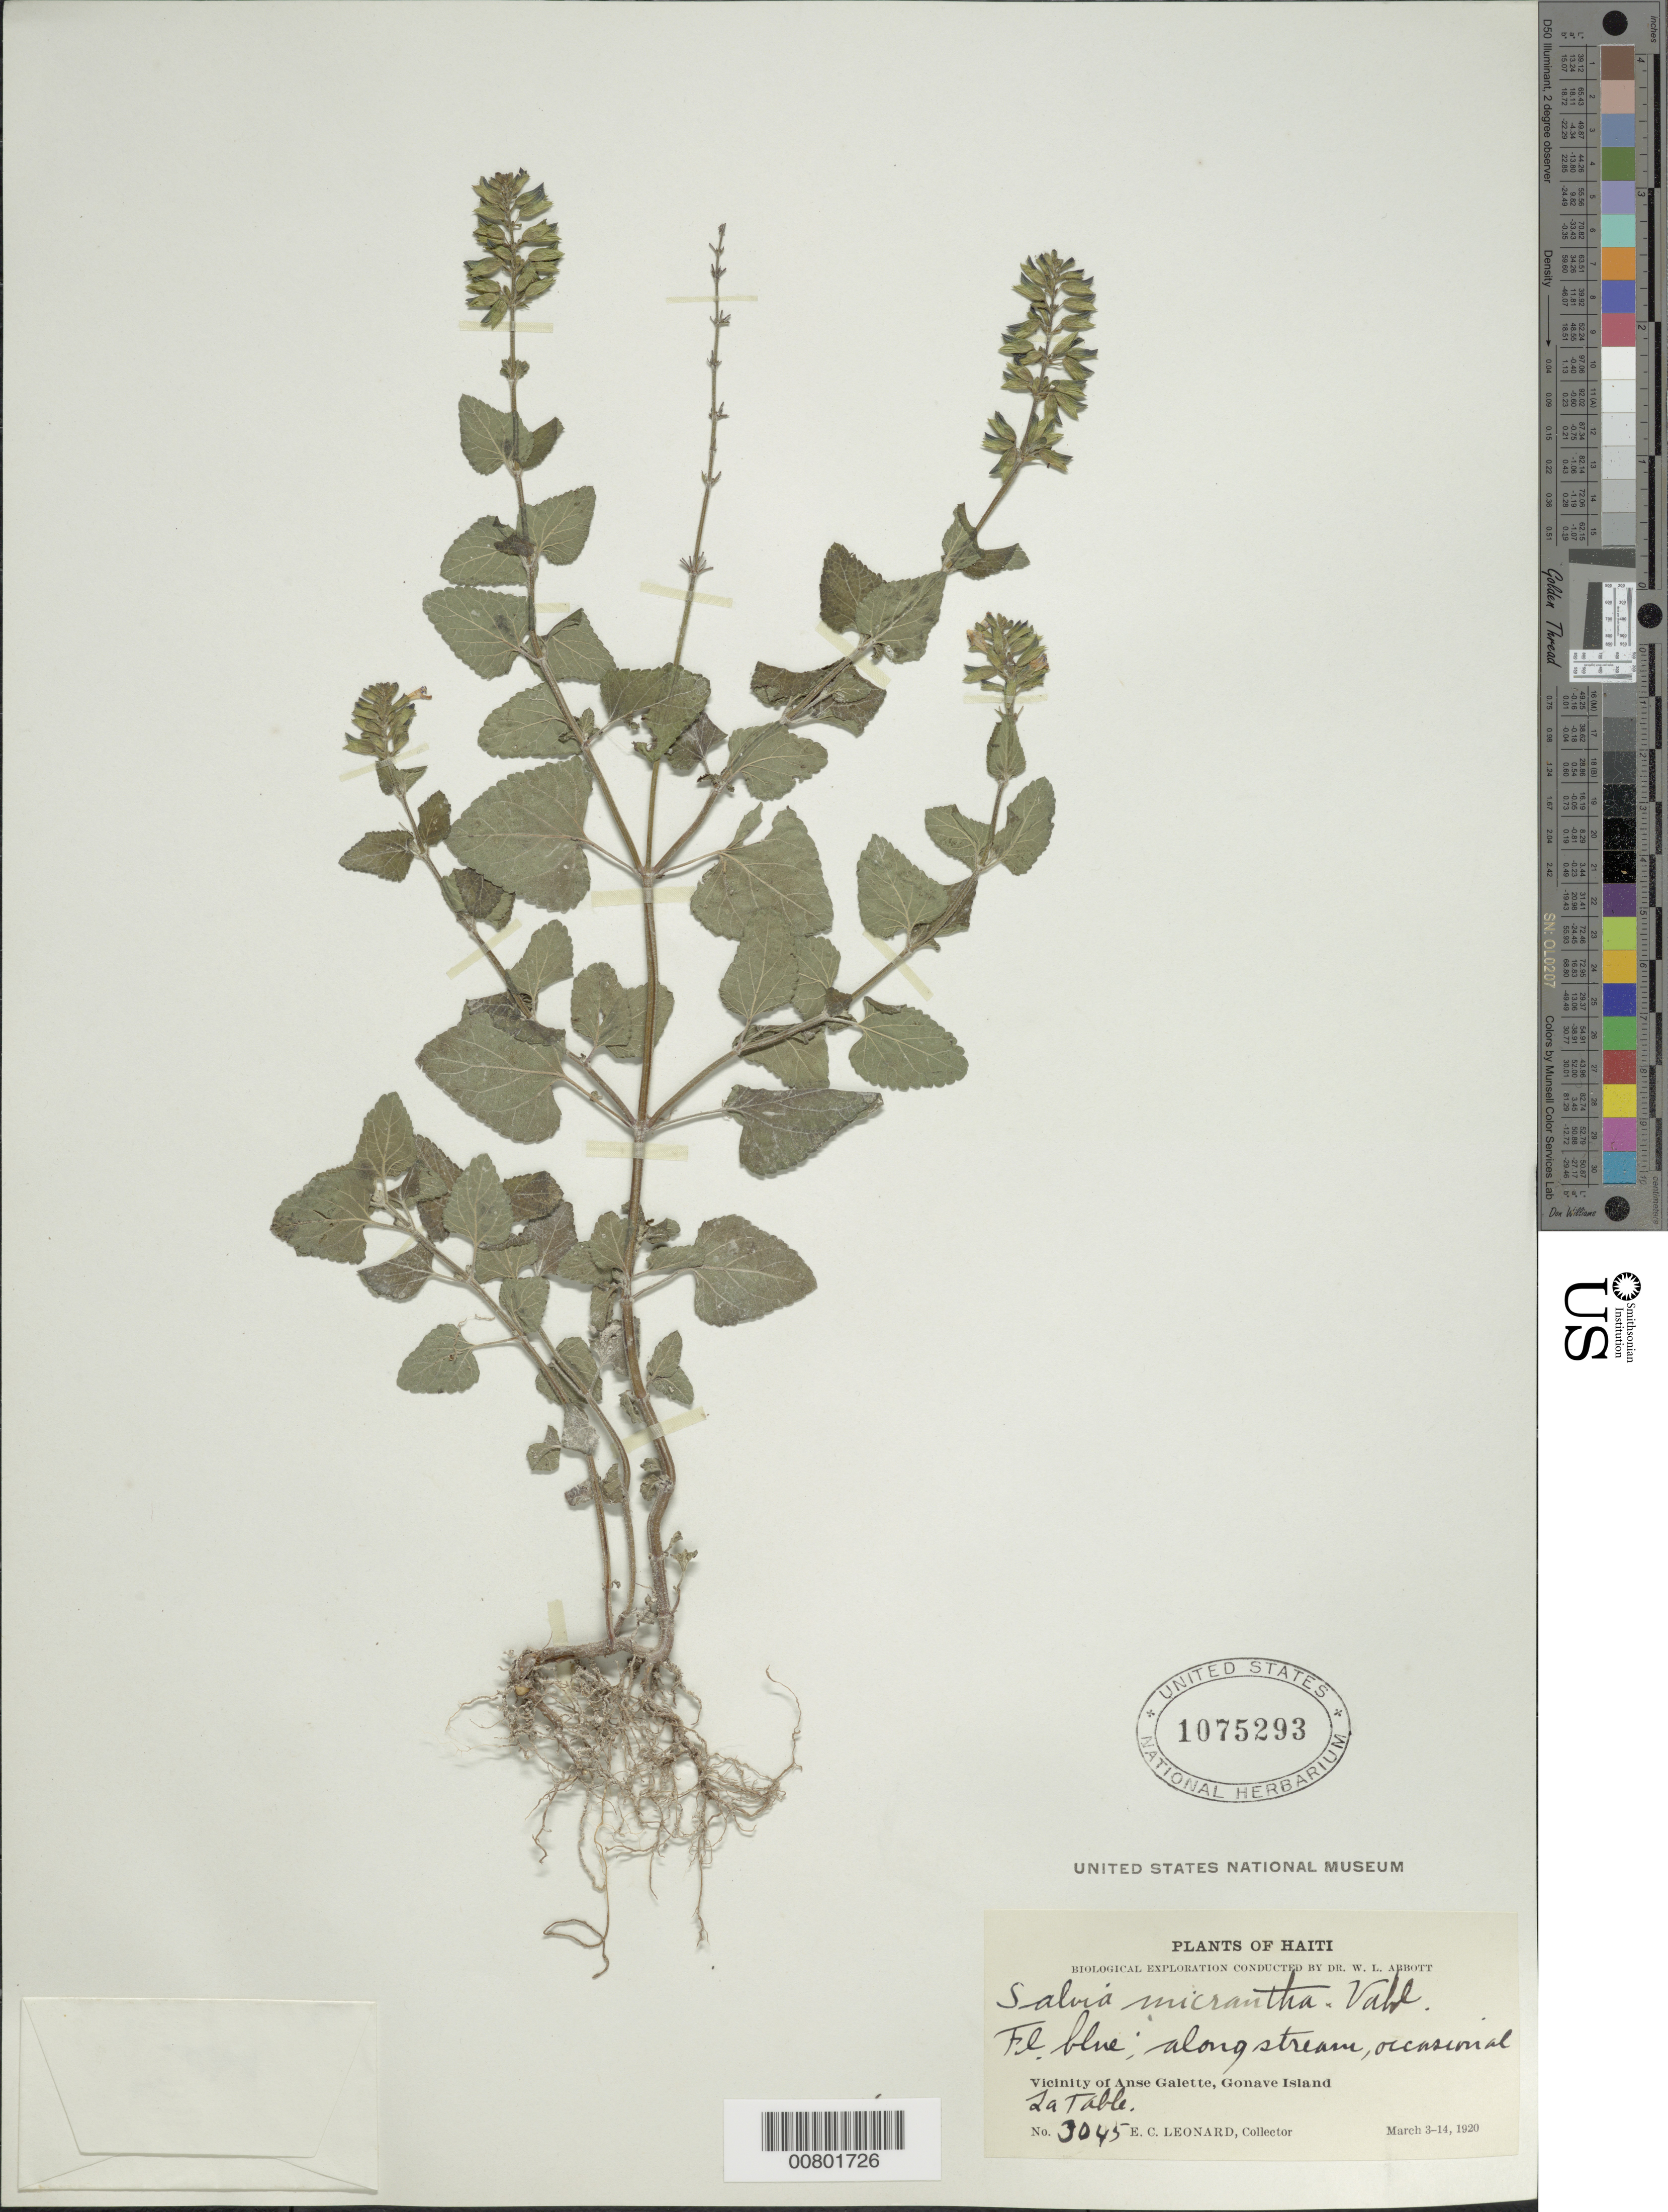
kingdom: Plantae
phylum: Tracheophyta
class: Magnoliopsida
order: Lamiales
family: Lamiaceae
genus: Salvia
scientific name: Salvia micrantha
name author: Vahl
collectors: E. C. Leonard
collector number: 3045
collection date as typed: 03 Mar 1920 to 14 Mar 1920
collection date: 1920-03-03/1920-03-14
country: Haiti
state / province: Ouest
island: Île de la Gonâve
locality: Vicinity of Anse Galette, Gonave Island, La Table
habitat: Along stream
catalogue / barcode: US 1075293